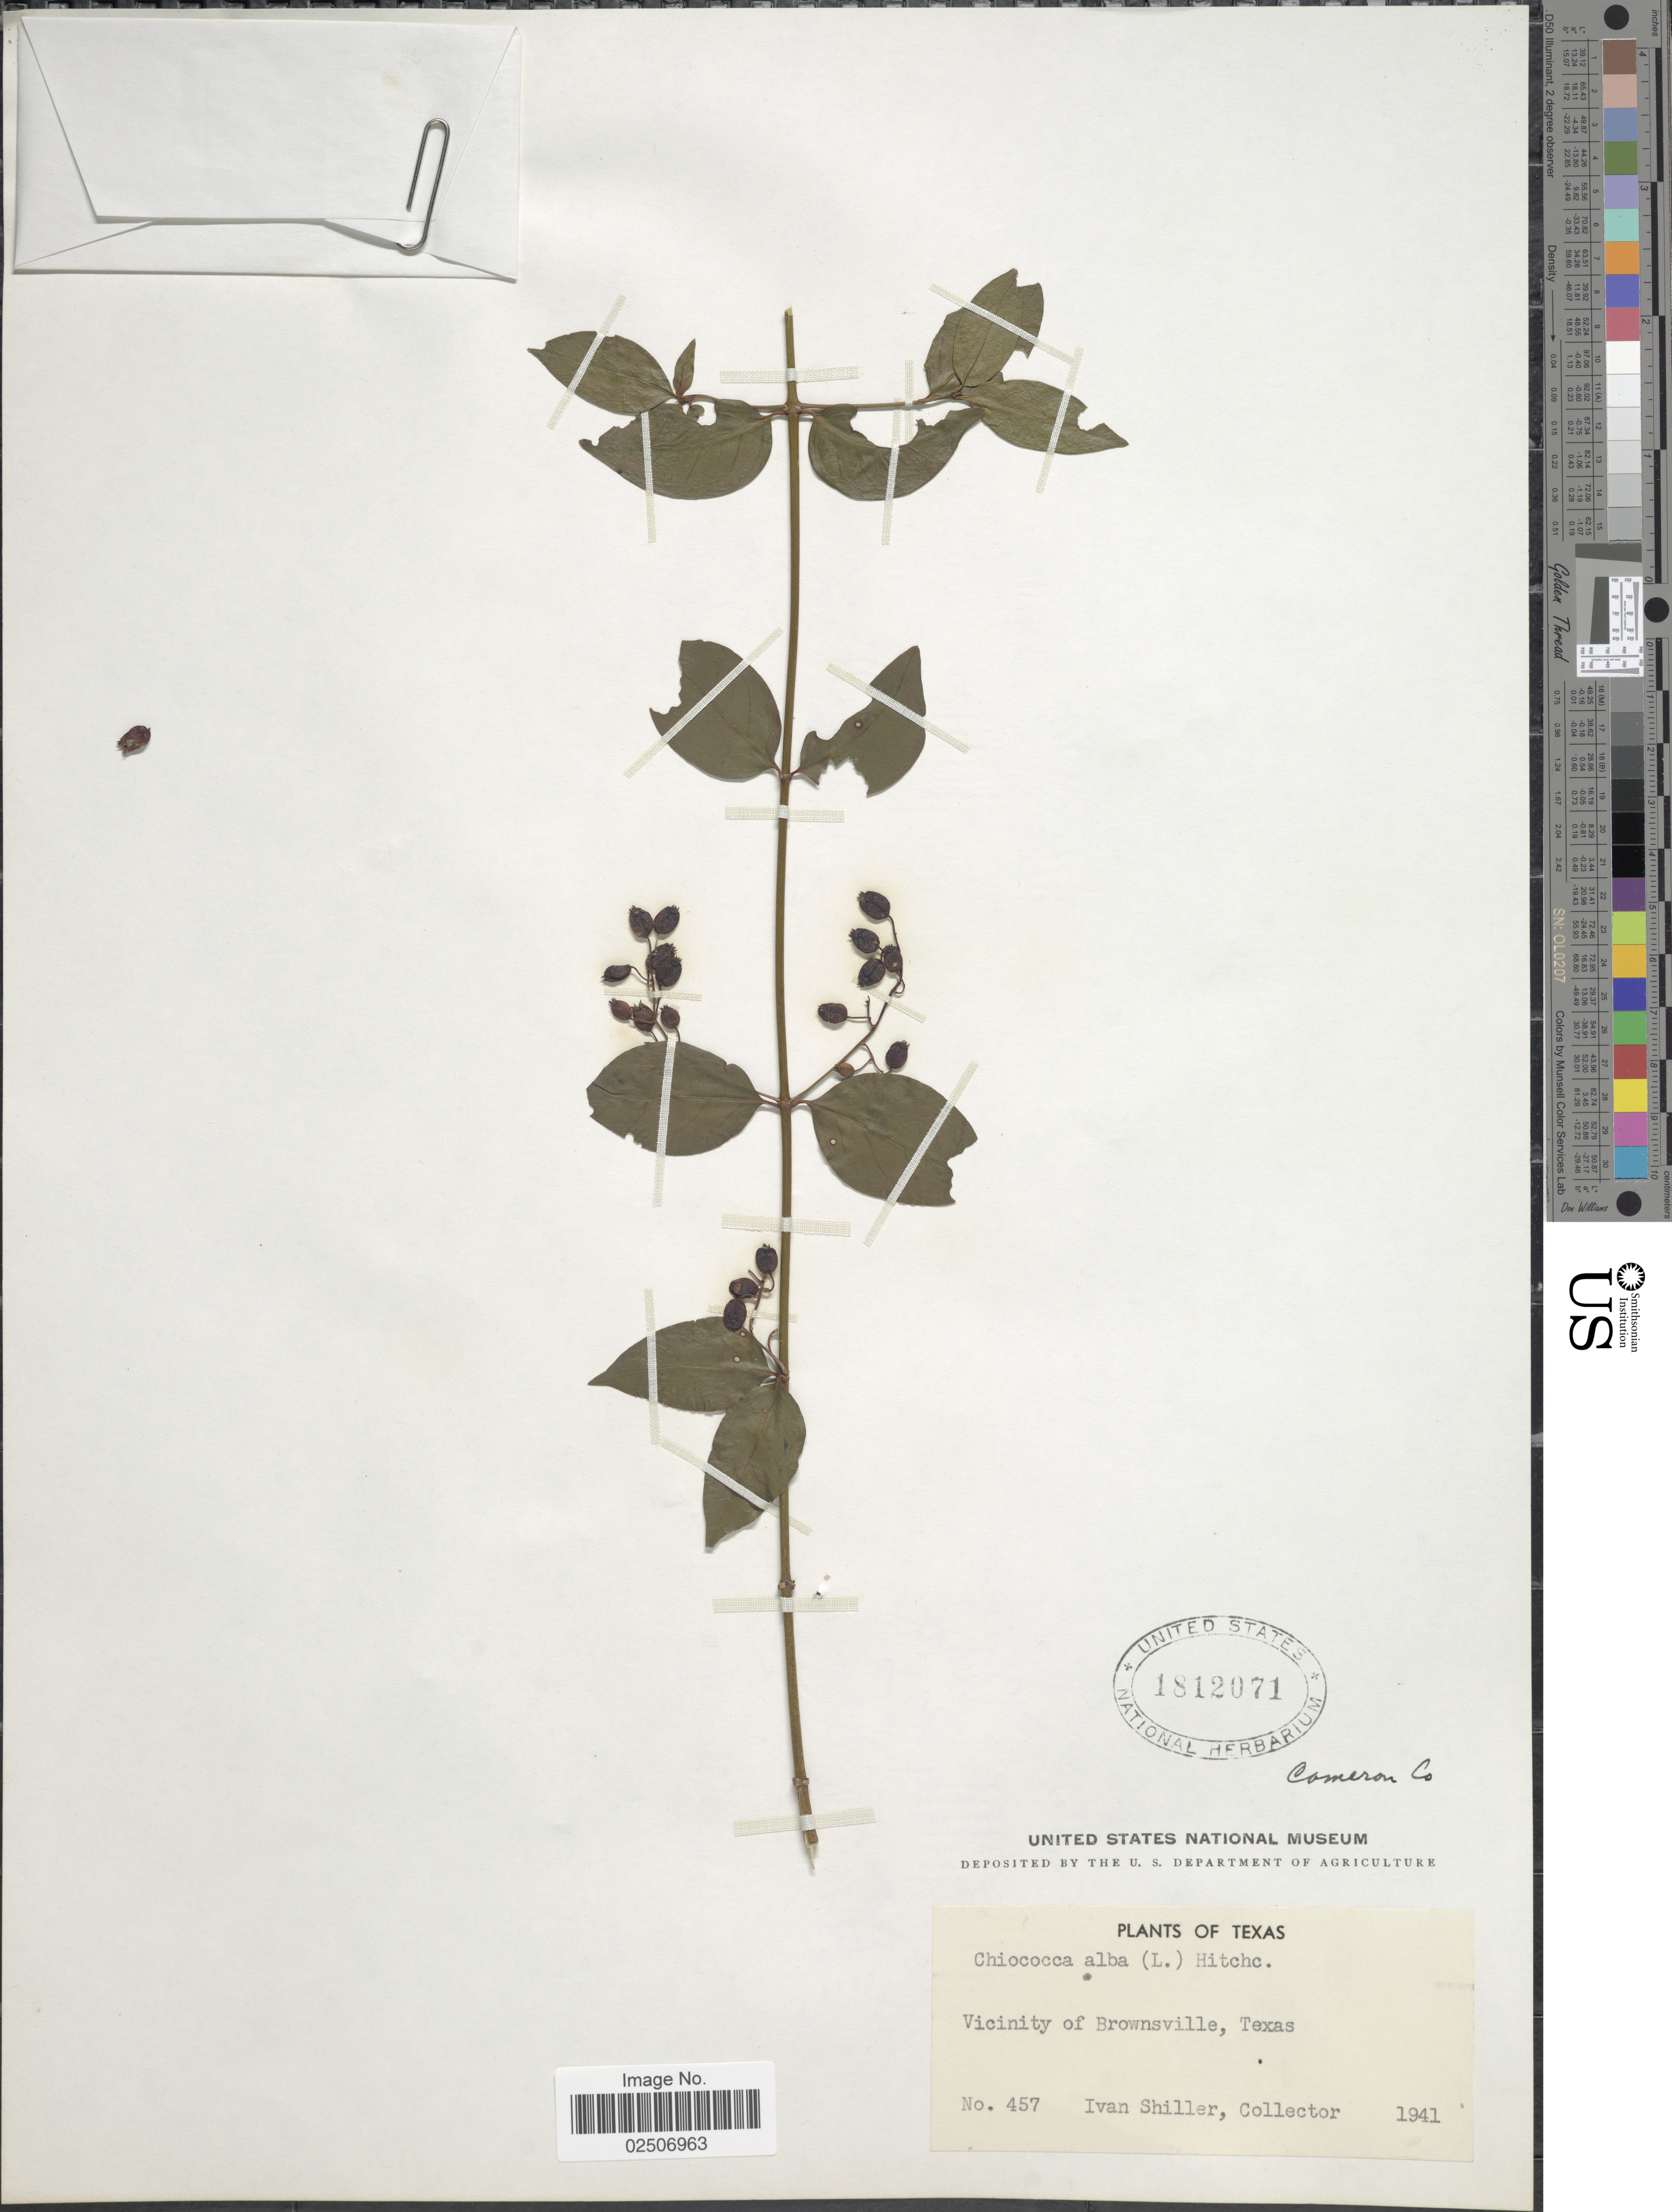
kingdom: Plantae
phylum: Tracheophyta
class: Magnoliopsida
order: Gentianales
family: Rubiaceae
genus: Chiococca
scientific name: Chiococca alba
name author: (L.) Hitchc.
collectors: I. Shiller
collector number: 457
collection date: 1941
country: United States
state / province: Texas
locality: Vicinity of Brownsville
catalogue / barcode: US 1812071